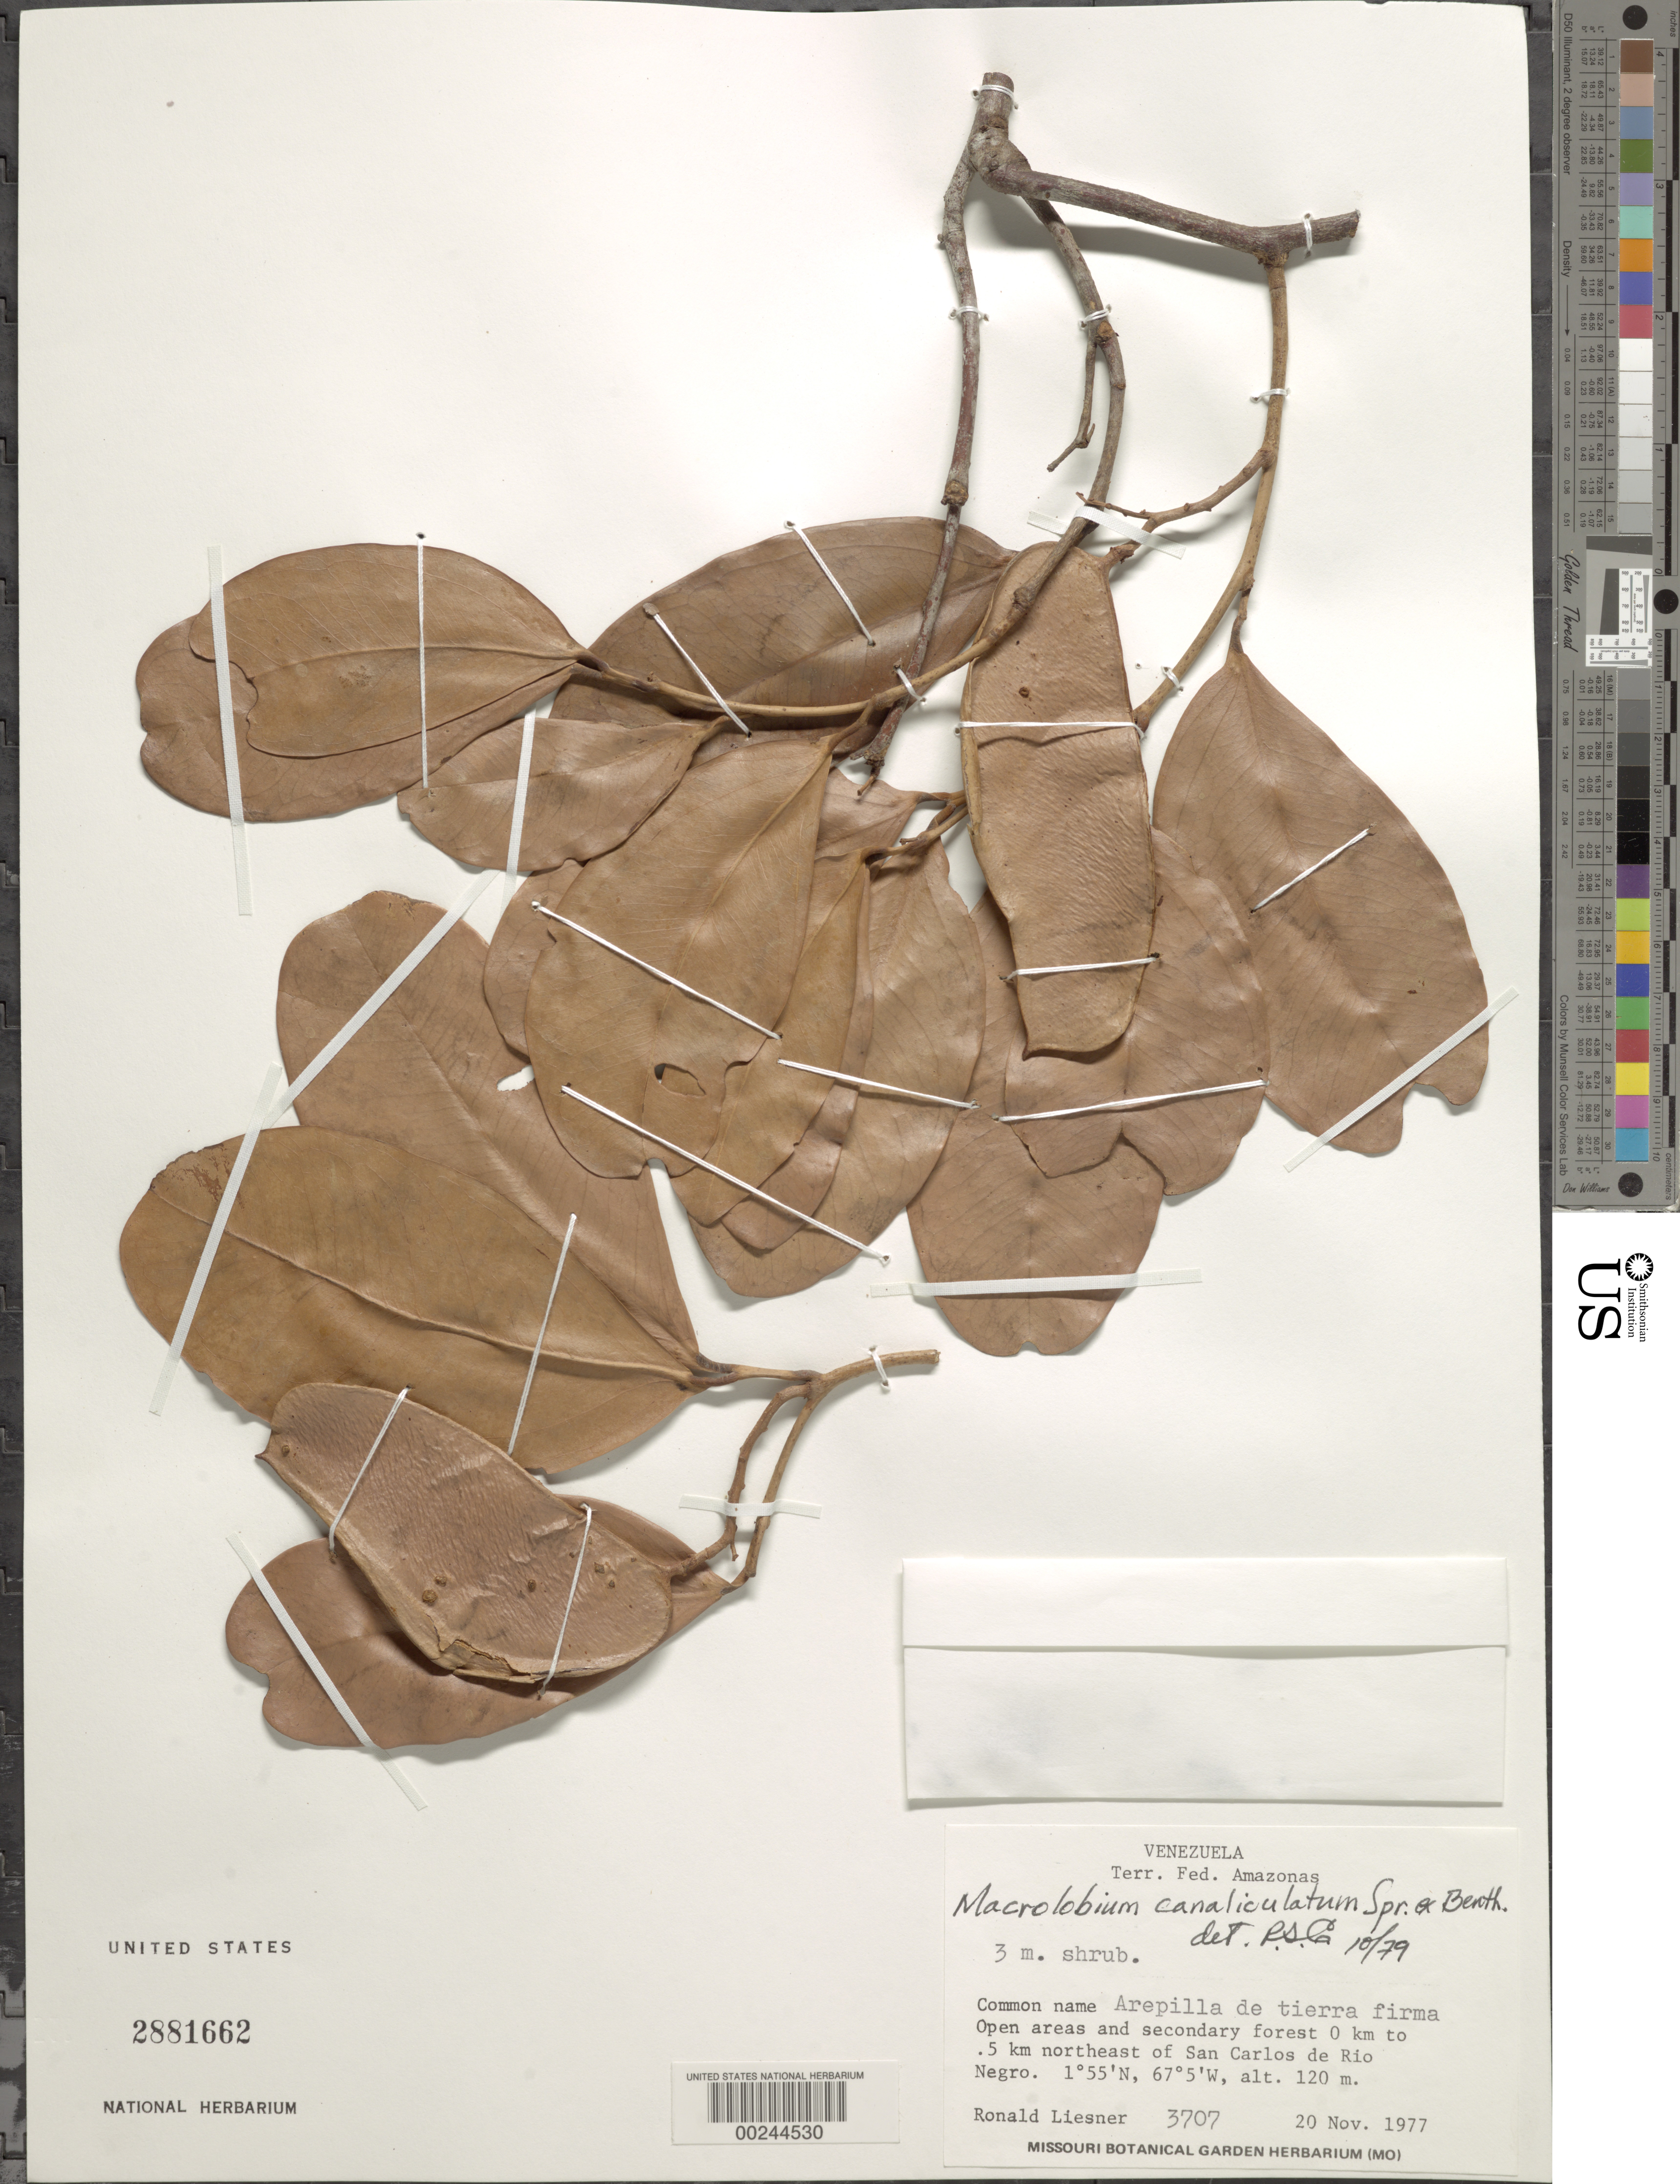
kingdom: Plantae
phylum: Tracheophyta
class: Magnoliopsida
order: Fabales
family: Fabaceae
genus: Macrolobium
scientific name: Macrolobium canaliculatum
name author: Spruce ex Benth.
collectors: R. L. Liesner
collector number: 3707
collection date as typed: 20 Nov 1977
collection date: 1977-11-20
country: Venezuela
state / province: Amazonas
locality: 0 km to 0.5 km NE of San Carlos de Rio Negro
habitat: Open areas and secondary forest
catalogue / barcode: US 2881662